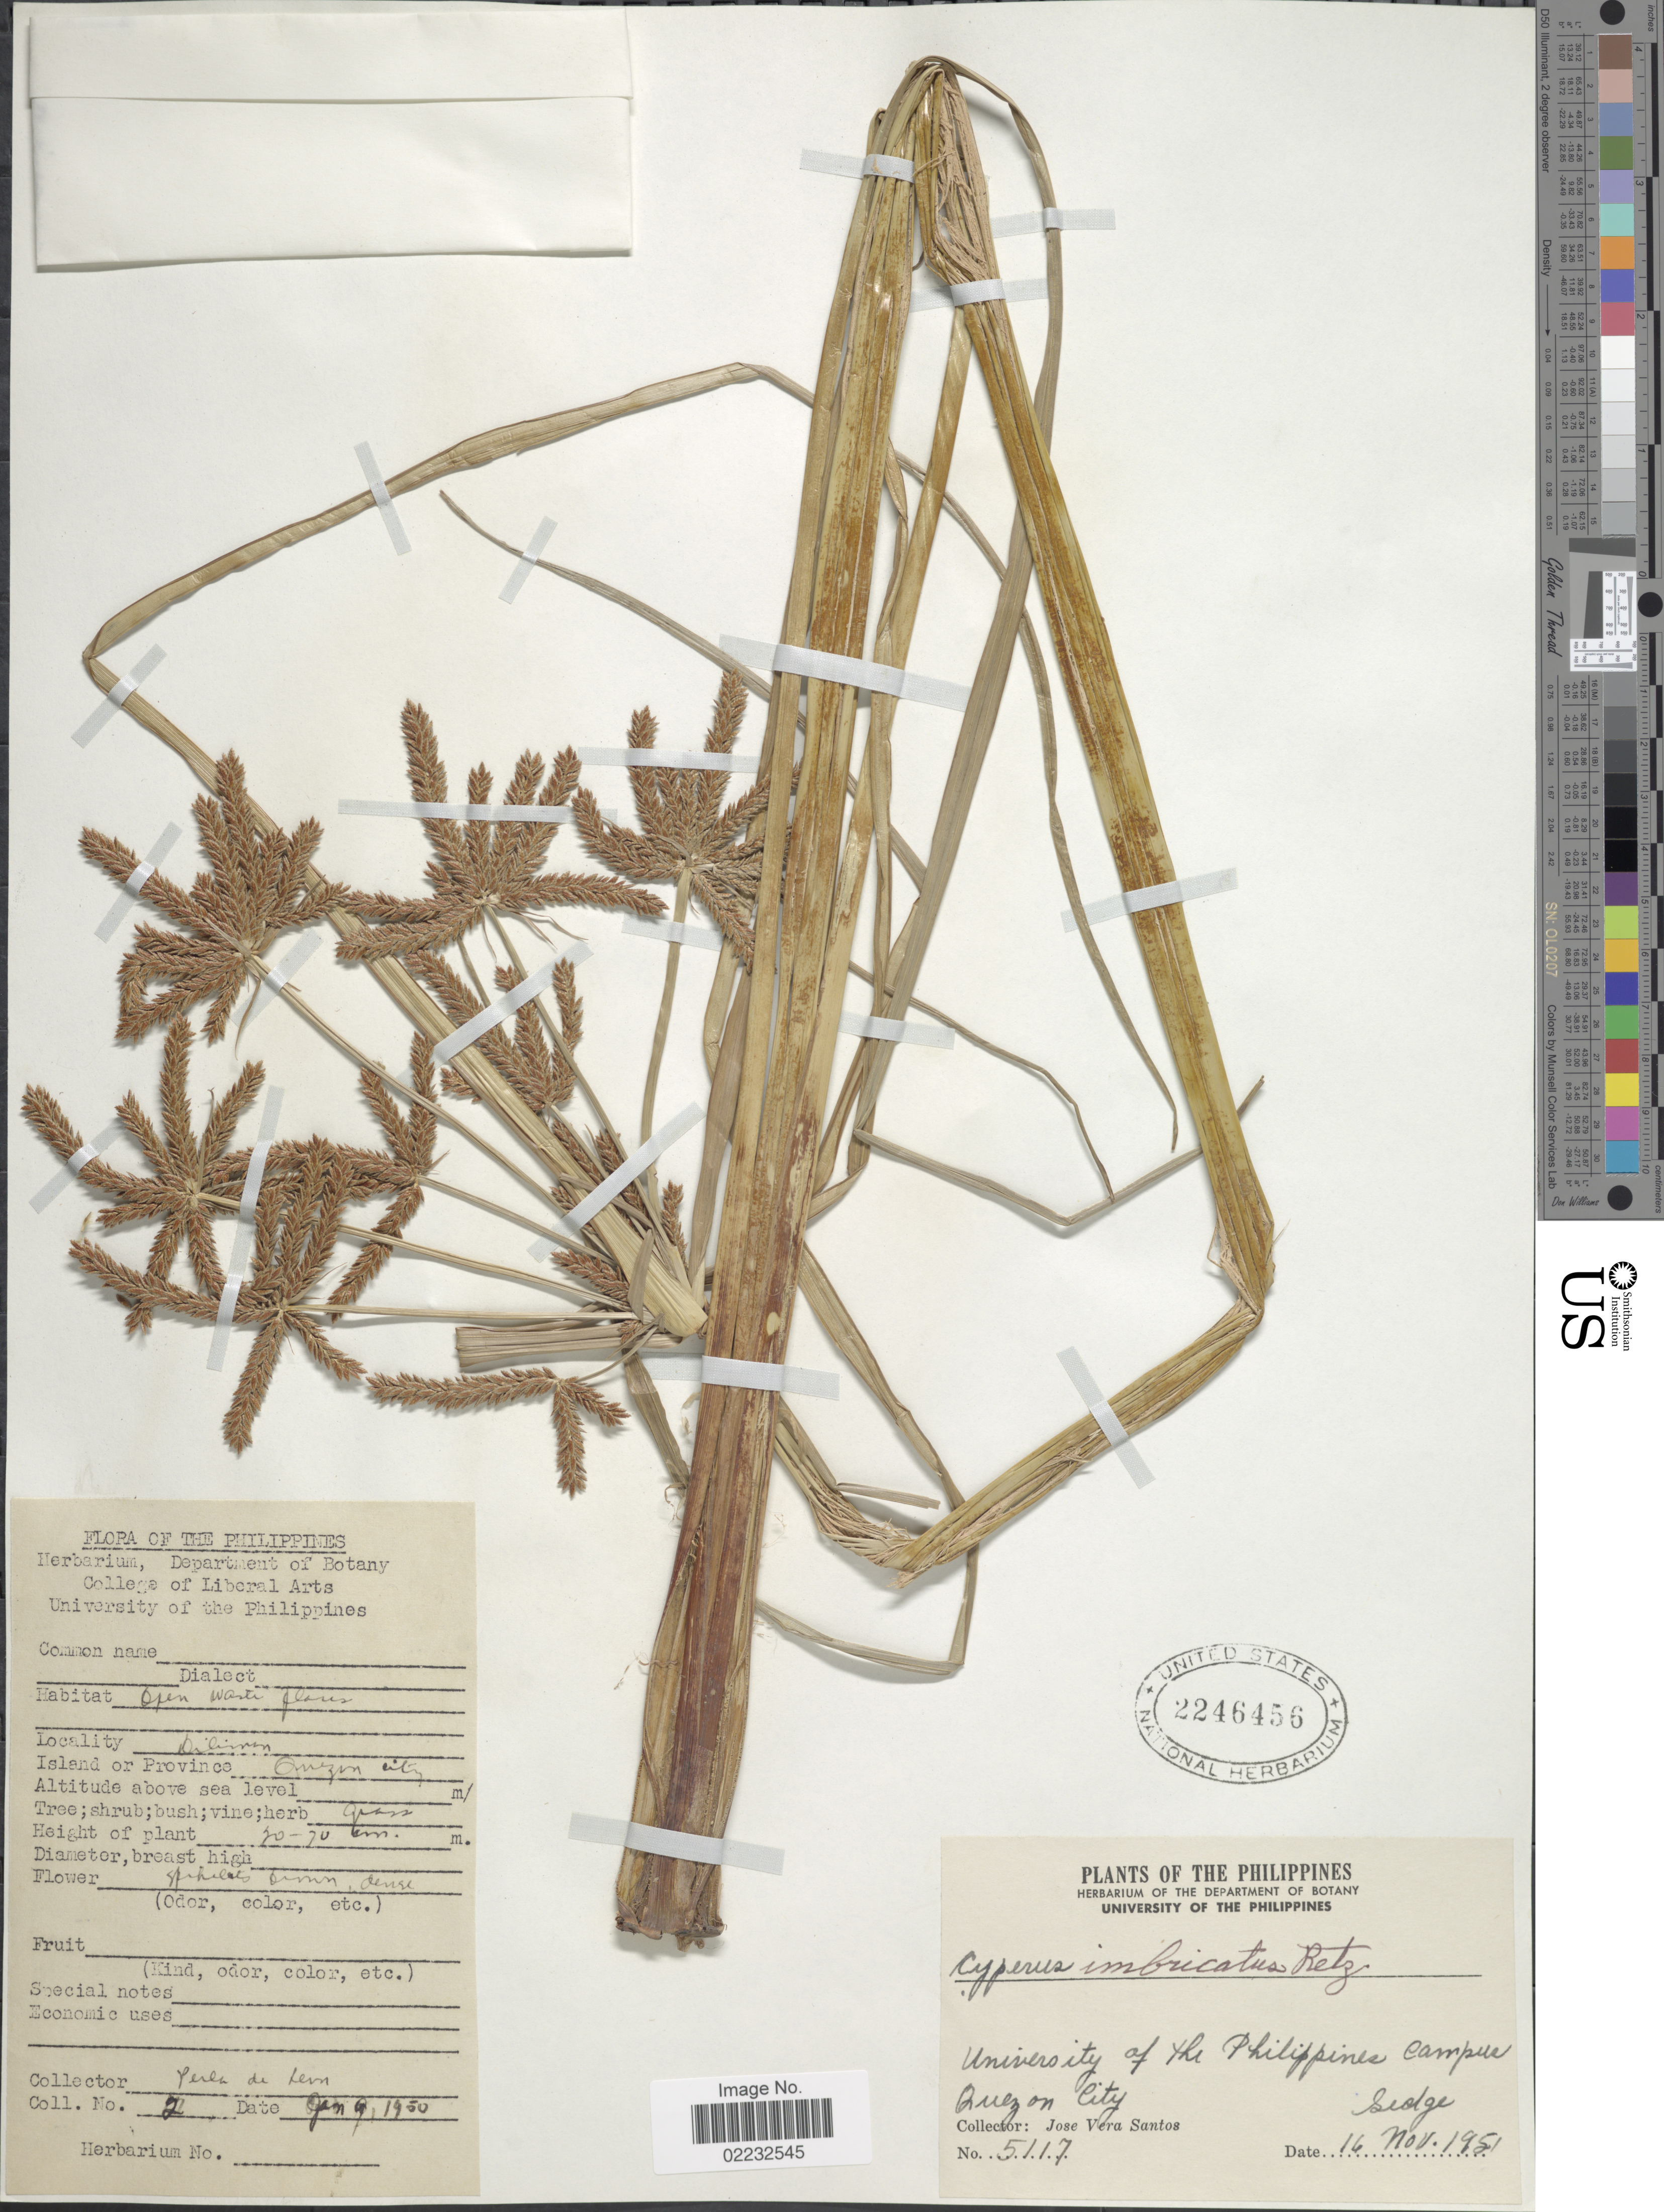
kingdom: Plantae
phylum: Tracheophyta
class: Liliopsida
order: Poales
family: Cyperaceae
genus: Cyperus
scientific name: Cyperus imbricatus Retz.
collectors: P. de Lern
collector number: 2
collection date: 1950-01-09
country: Philippines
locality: Diliman. Quezon City.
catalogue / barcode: US 2246456-2